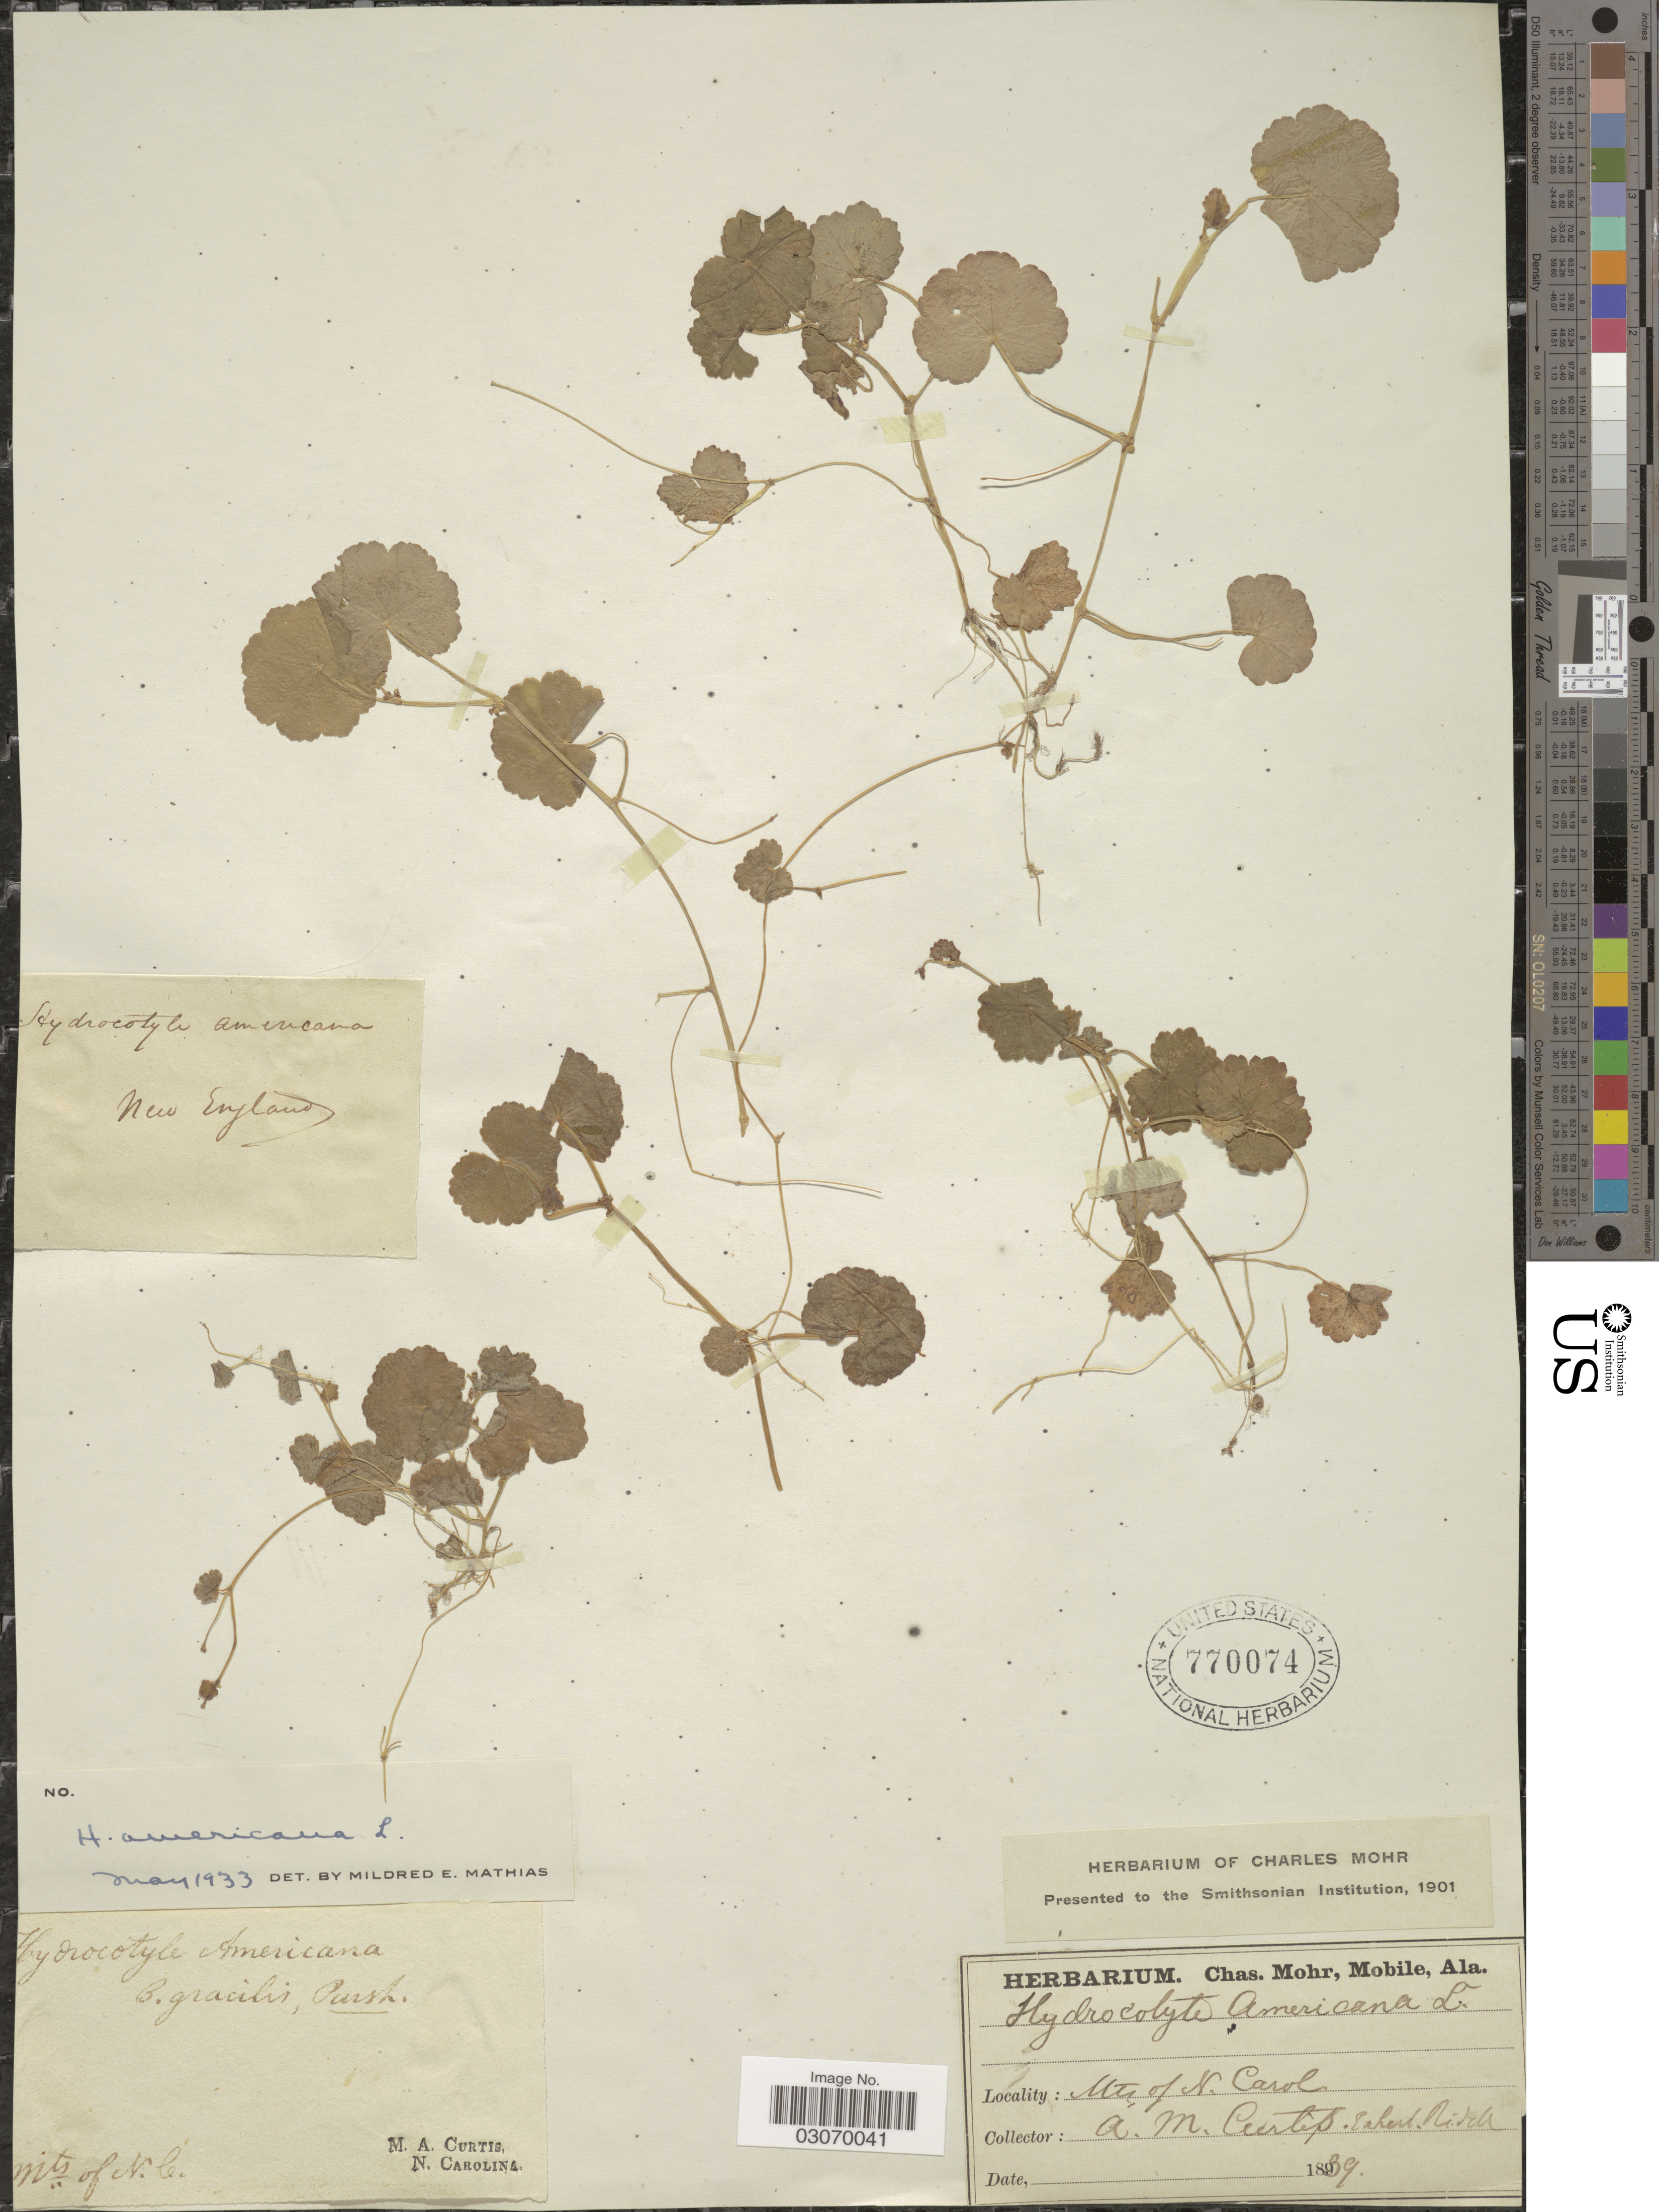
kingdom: Plantae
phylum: Tracheophyta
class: Magnoliopsida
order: Apiales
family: Araliaceae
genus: Hydrocotyle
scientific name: Hydrocotyle americana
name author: L.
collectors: M. A. Curtis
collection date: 1839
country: United States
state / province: North Carolina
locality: Mts. of N. Carol. New England [unsure placement].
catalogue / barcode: US 770074